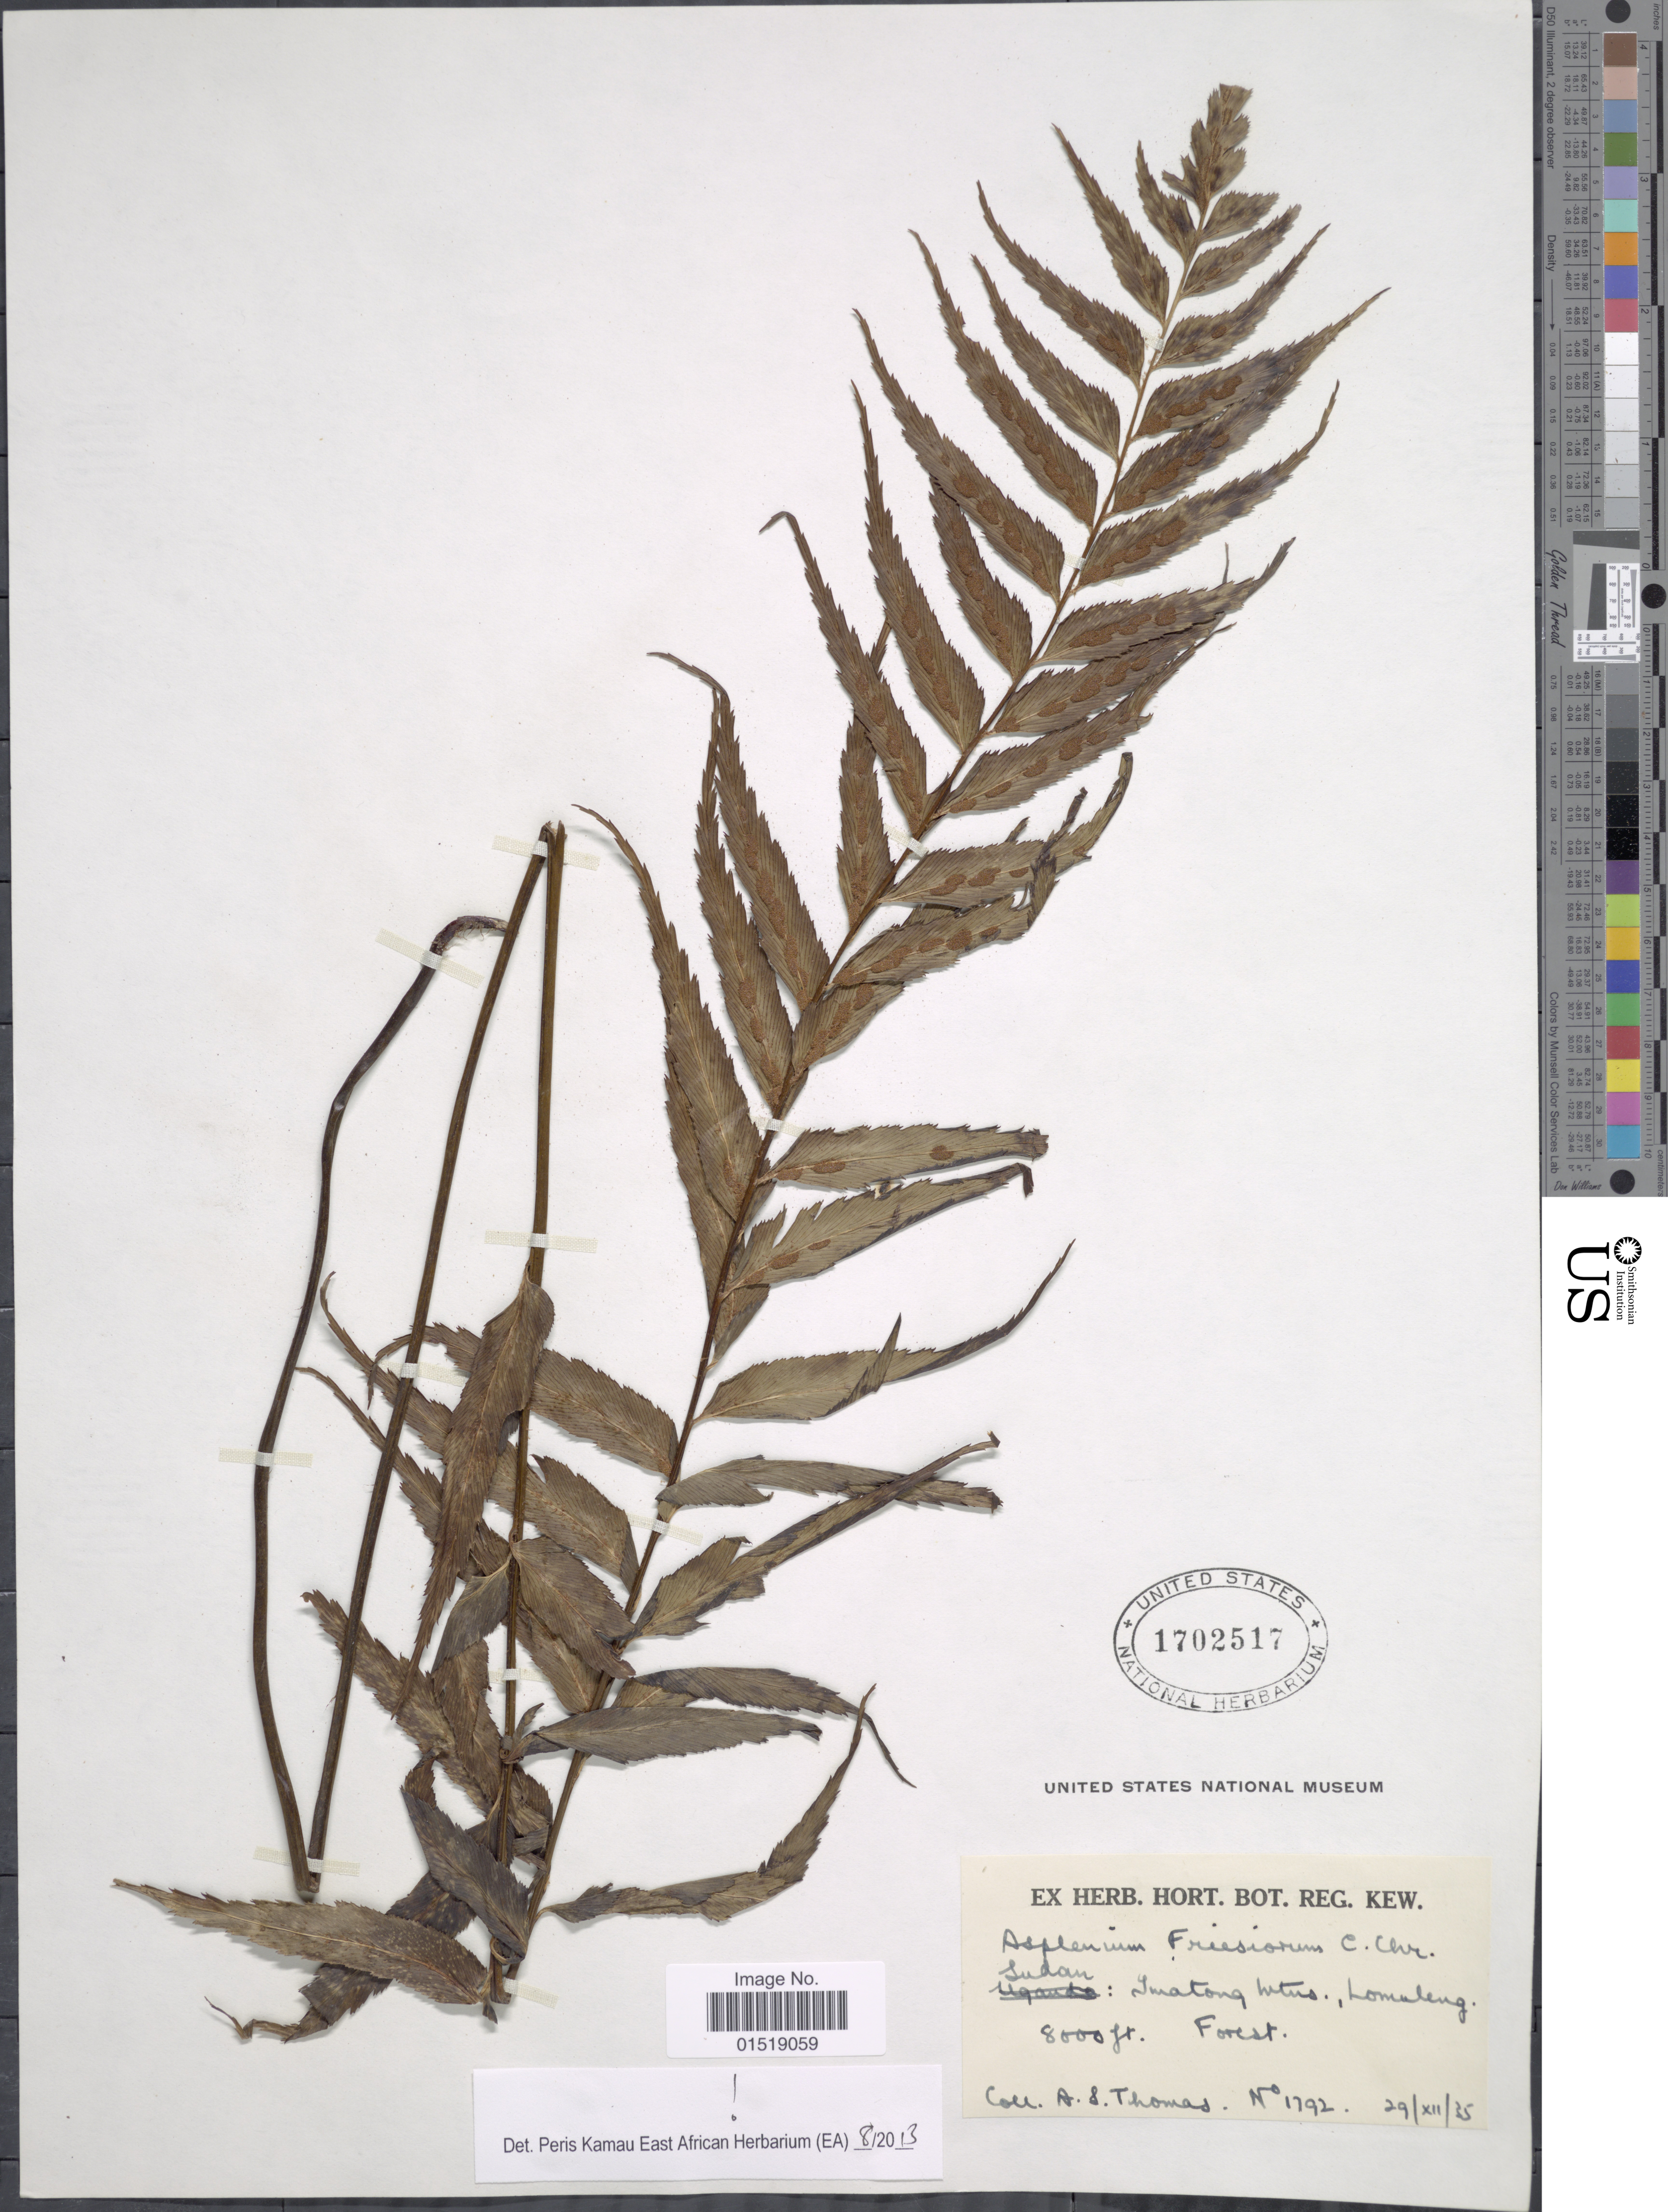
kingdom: Plantae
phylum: Tracheophyta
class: Polypodiopsida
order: Polypodiales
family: Aspleniaceae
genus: Asplenium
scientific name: Asplenium friesiorum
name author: C. Chr.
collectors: A. Thomas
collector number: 1792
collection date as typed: Transcribed d/m/y: 29/12/35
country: Sudan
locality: Imatong Mtns., Lomuleng.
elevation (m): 2438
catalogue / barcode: US 1702517